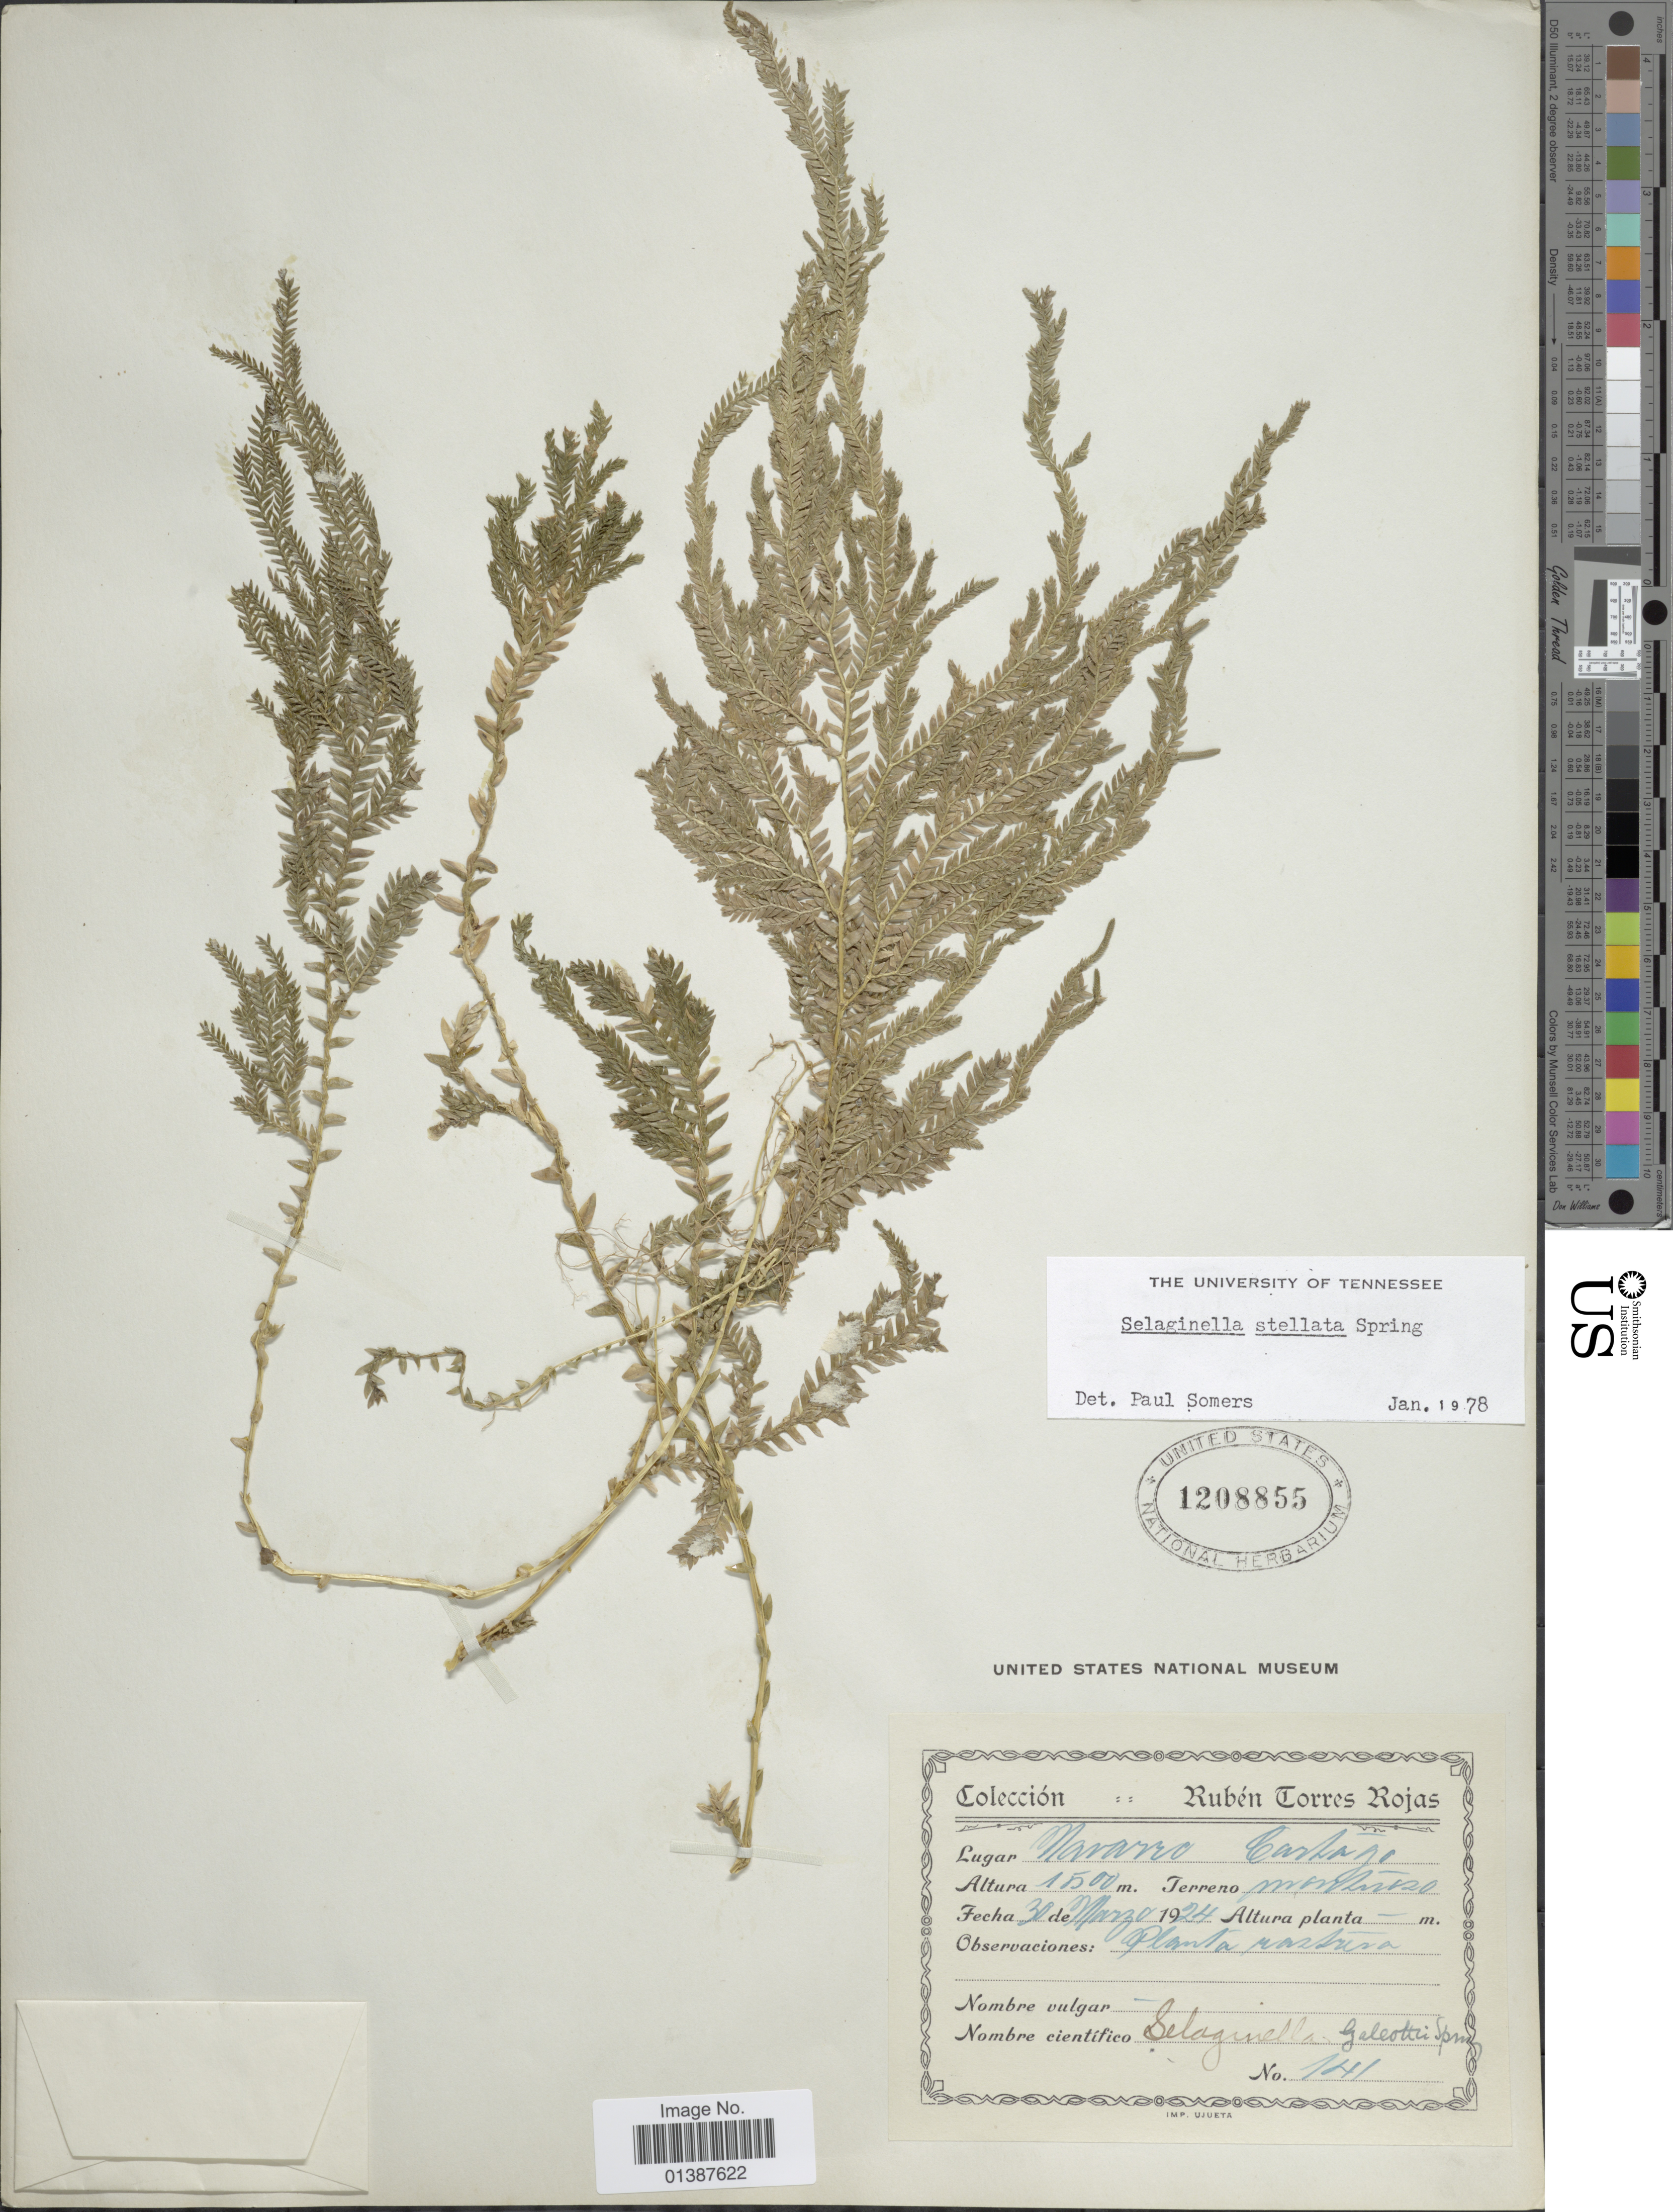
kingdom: Plantae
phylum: Tracheophyta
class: Lycopodiopsida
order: Selaginellales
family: Selaginellaceae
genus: Selaginella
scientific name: Selaginella galeottii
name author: Spring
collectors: R. Torres Rojas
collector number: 141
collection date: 1924-03-30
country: Costa Rica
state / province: Cartago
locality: Navarro Cartago.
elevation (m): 1500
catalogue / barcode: US 1208855